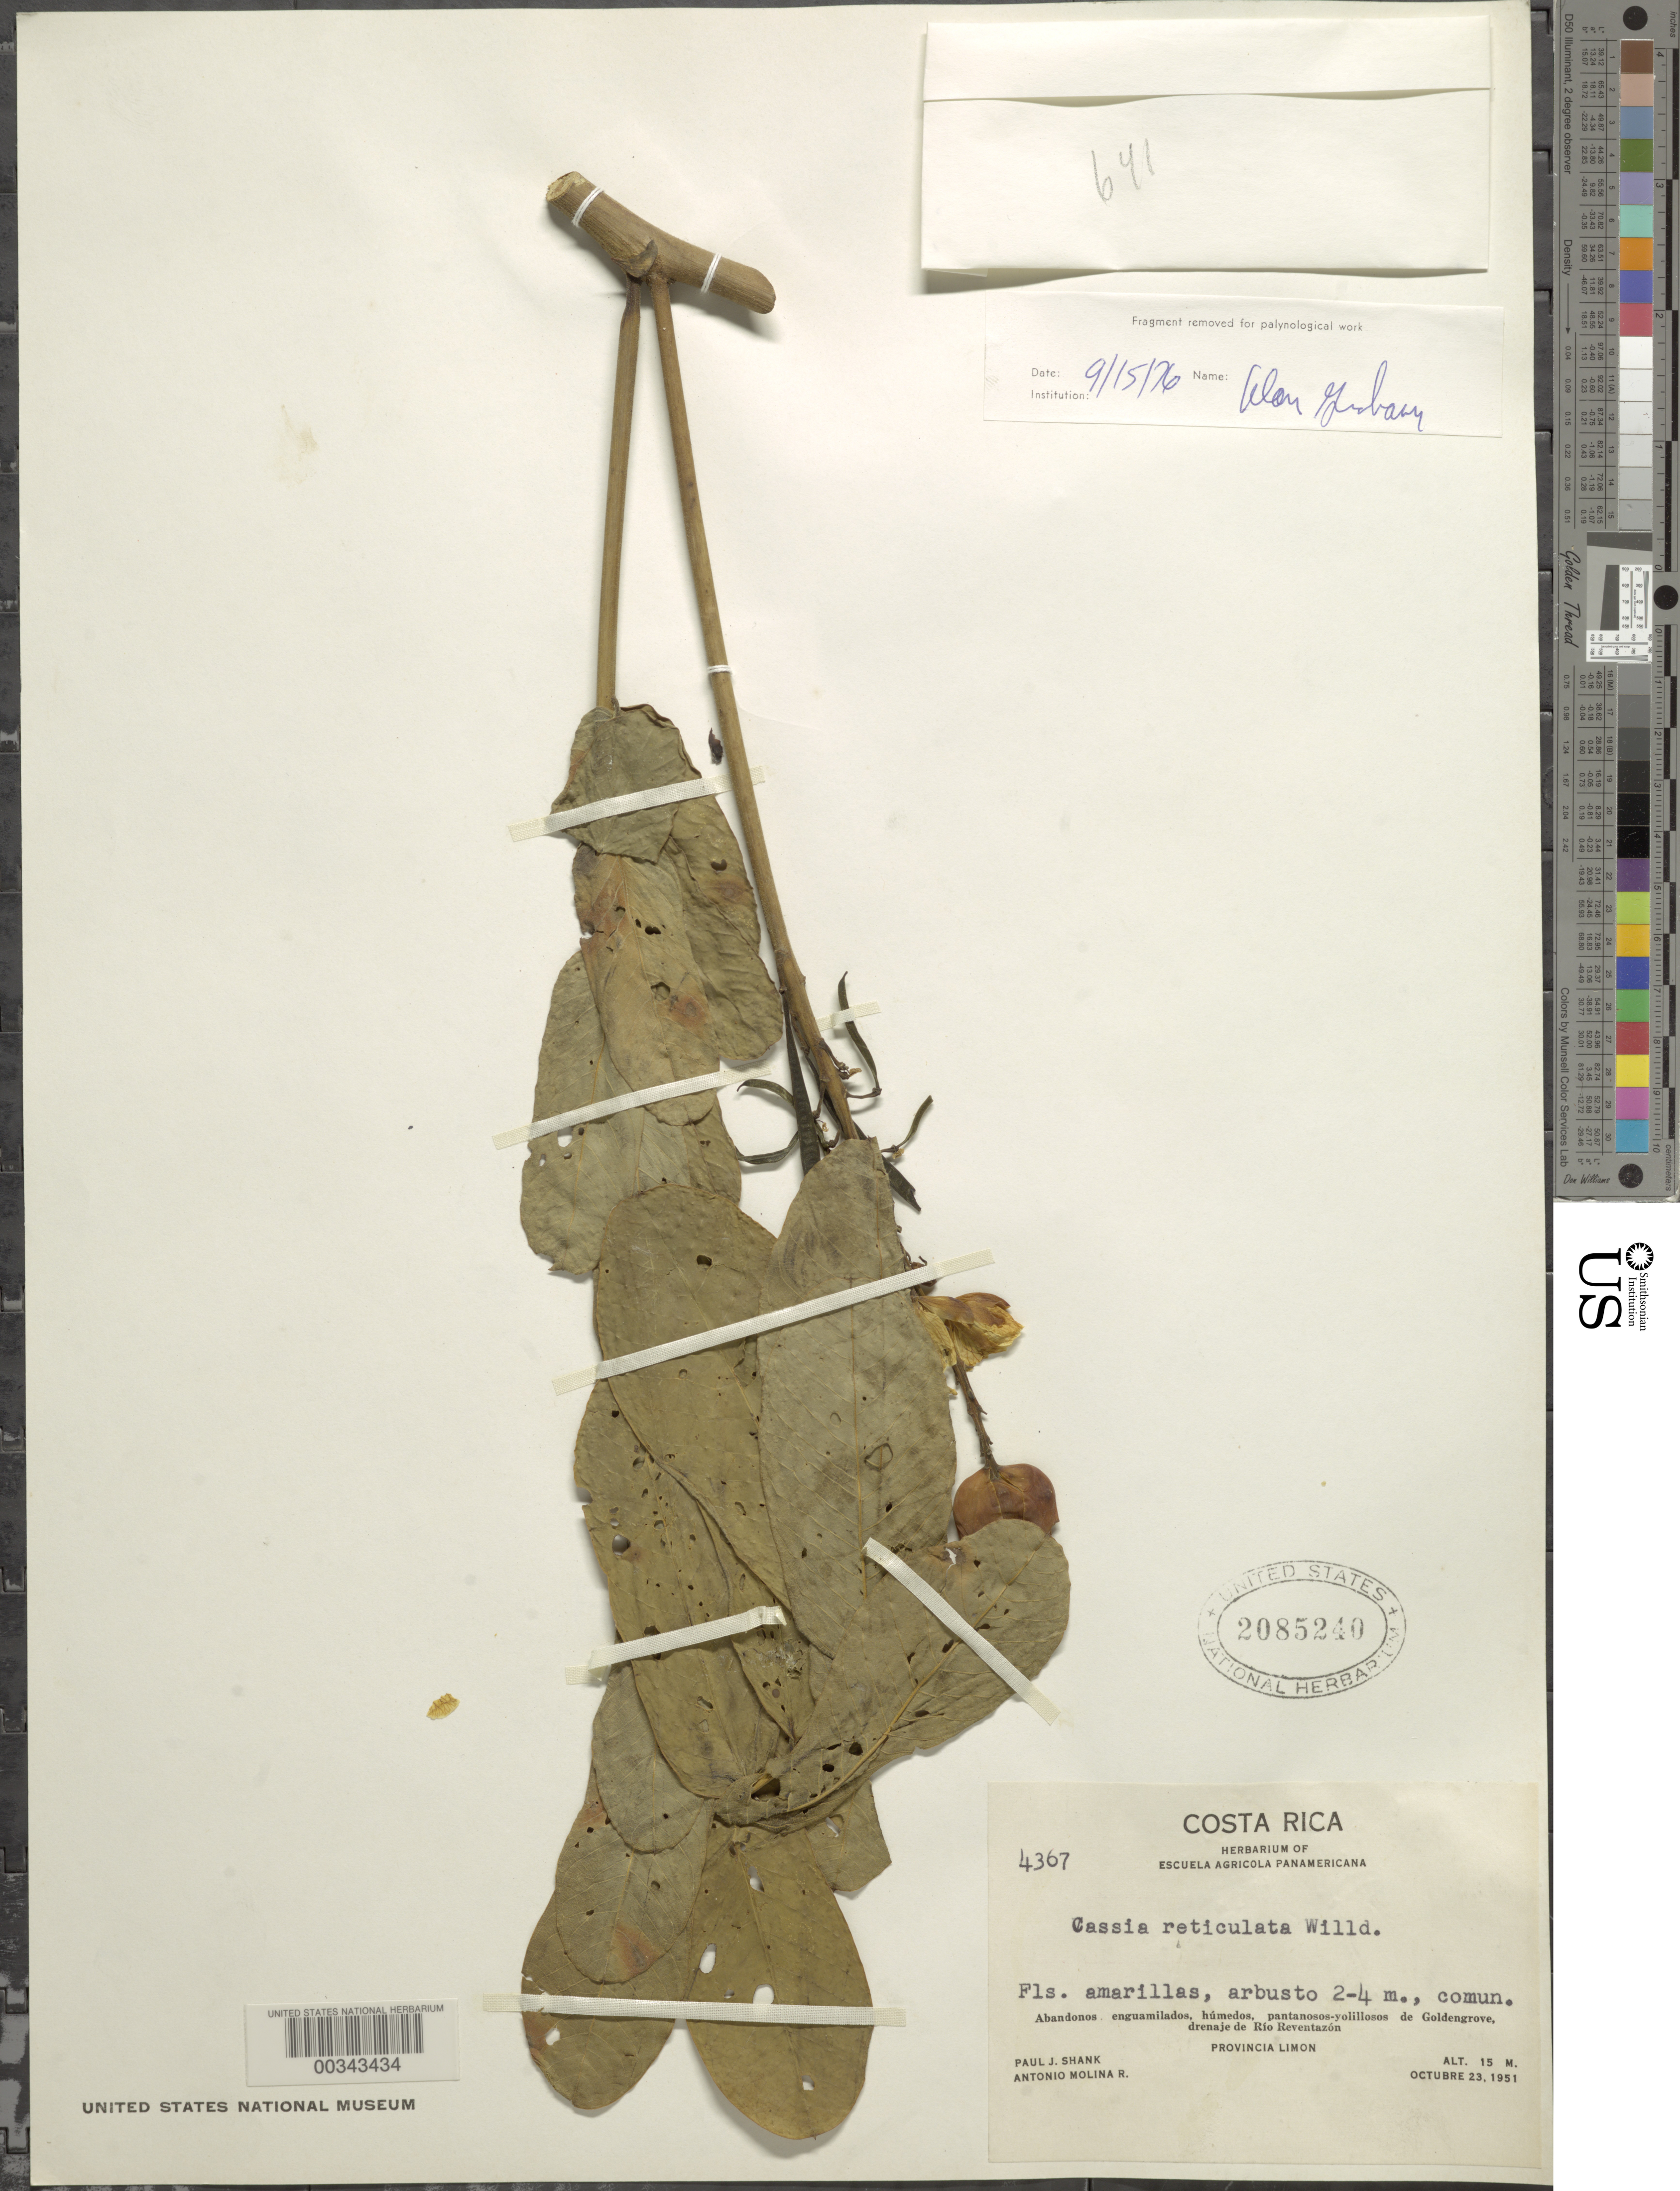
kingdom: Plantae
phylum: Tracheophyta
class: Magnoliopsida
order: Fabales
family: Fabaceae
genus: Senna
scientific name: Senna reticulata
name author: (Willd.) H.S. Irwin & Barneby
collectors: P. J. Shank & A. Molina R.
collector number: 4367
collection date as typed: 23 Oct 1951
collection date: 1951-10-23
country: Costa Rica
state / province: Limón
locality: Goldengrove, draining the rio Reventazon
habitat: Marsh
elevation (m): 15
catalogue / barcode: US 2085240